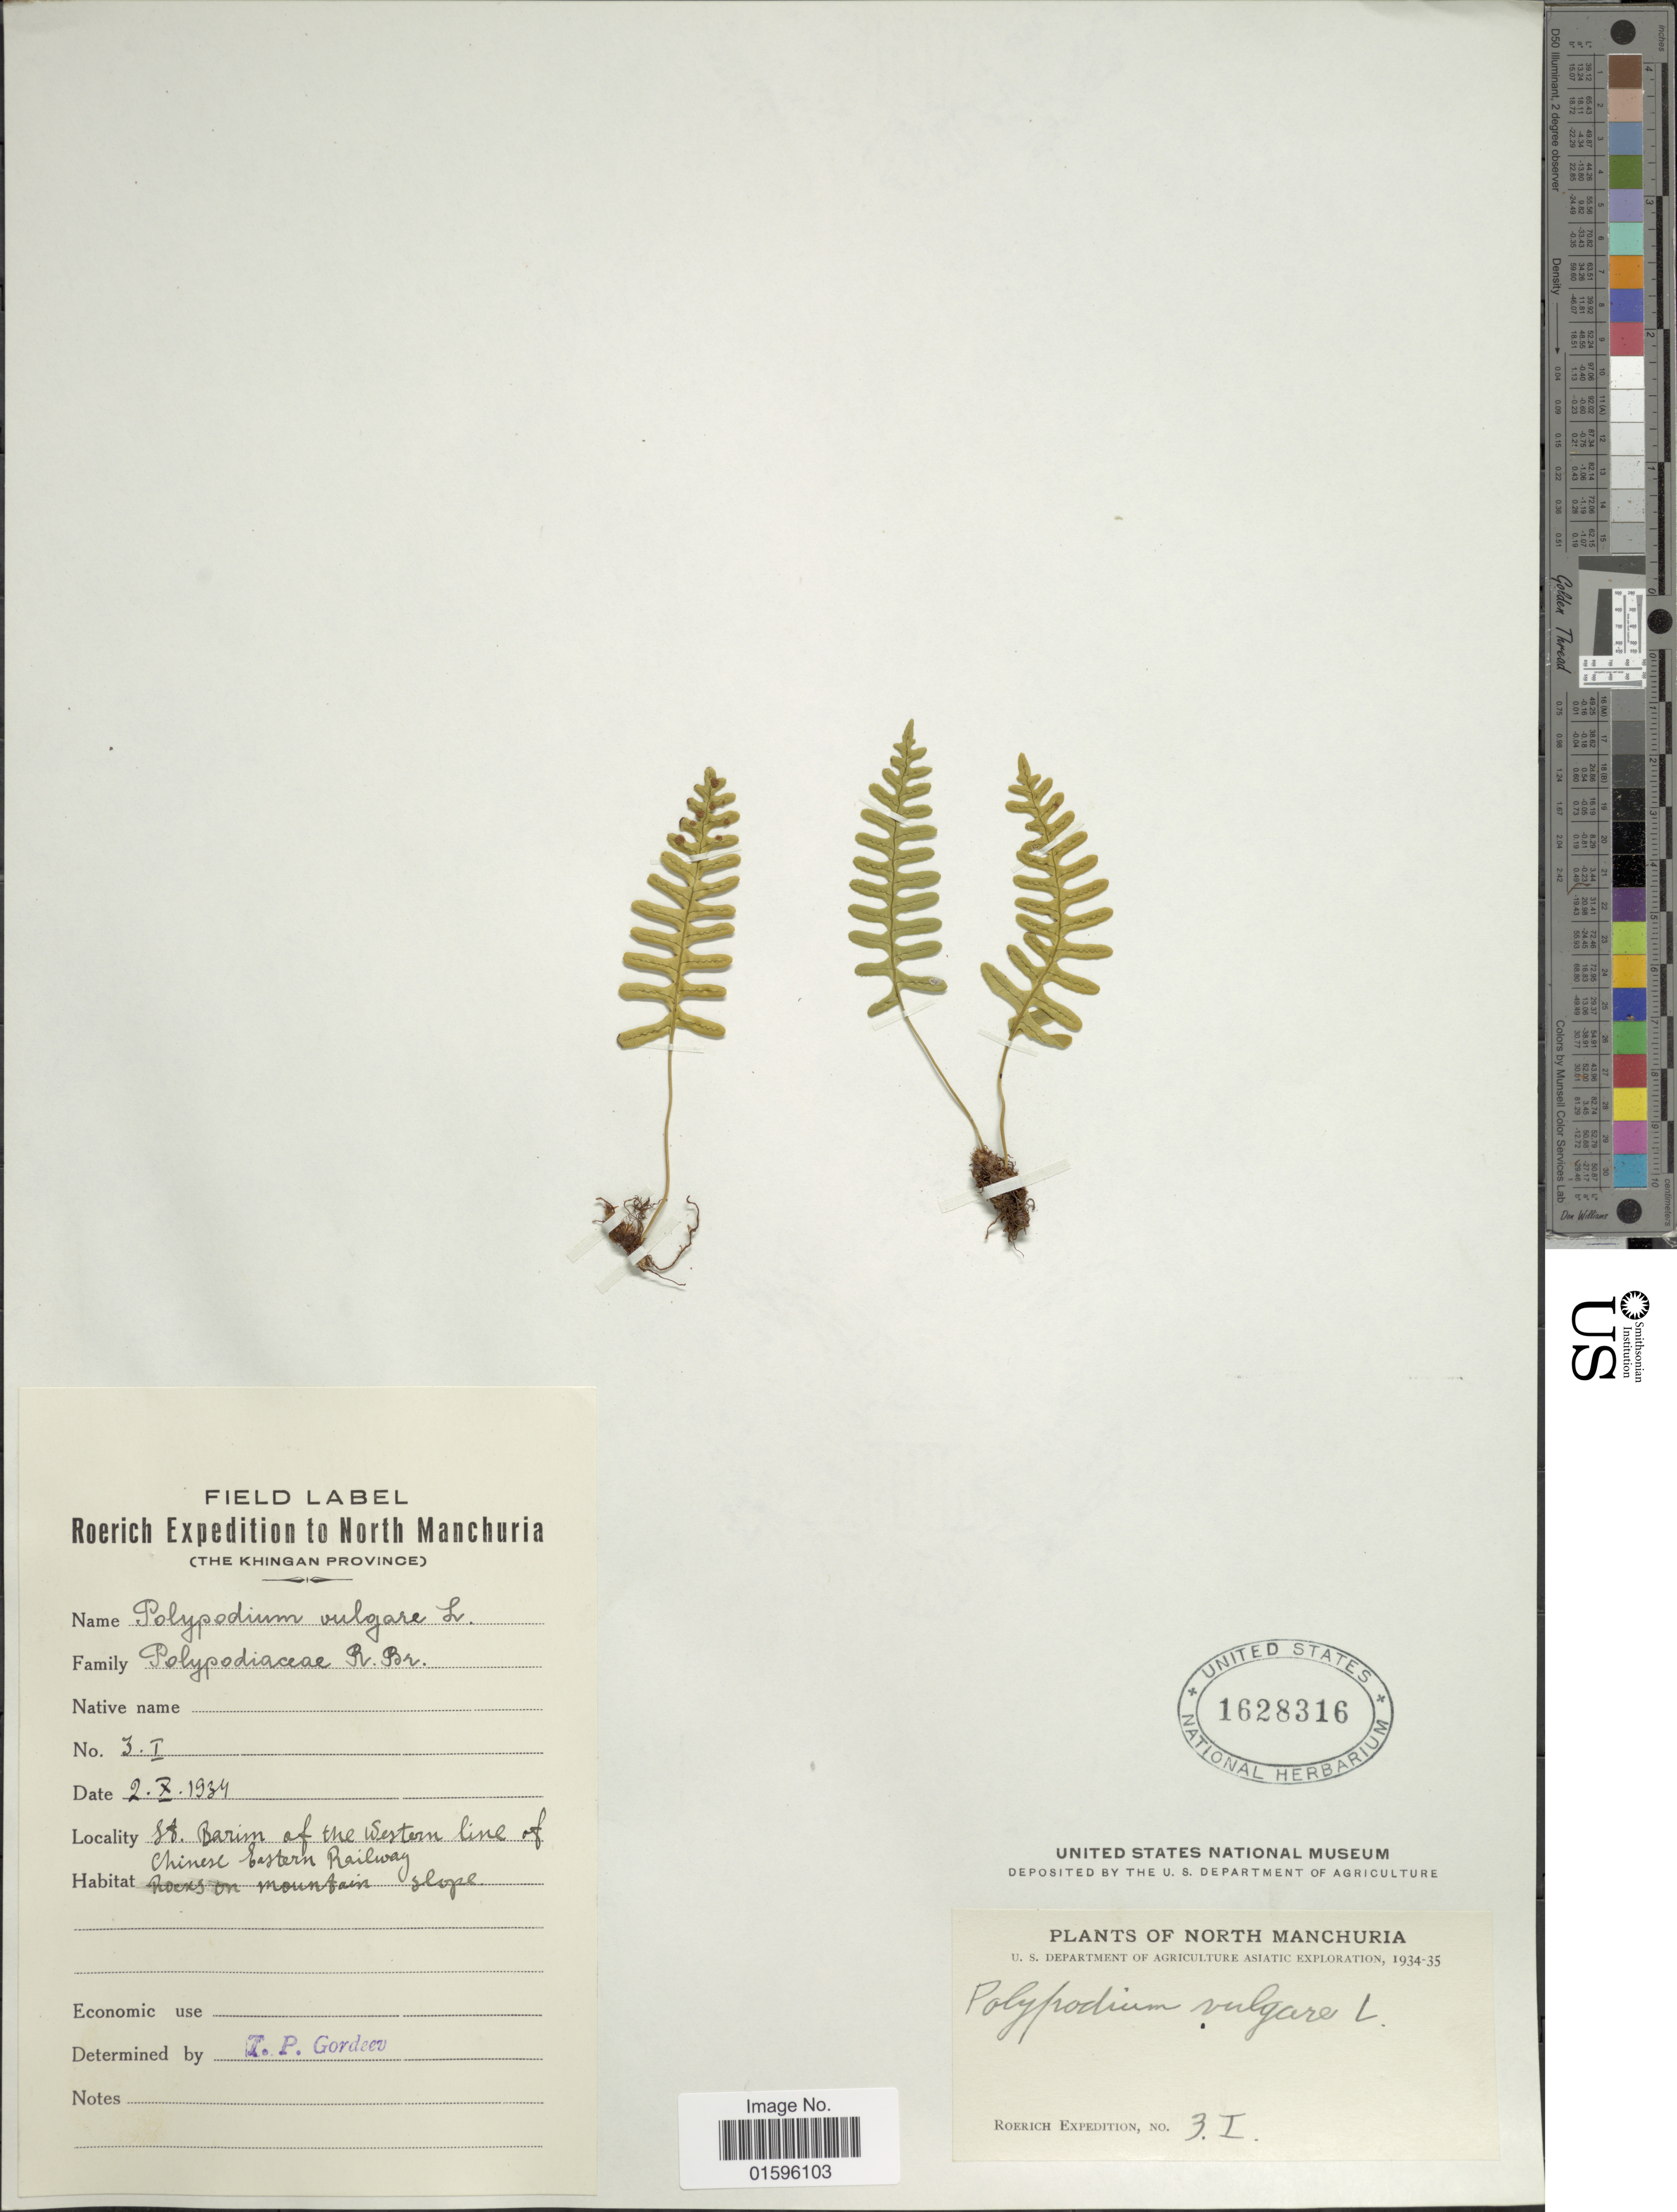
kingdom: Plantae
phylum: Tracheophyta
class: Polypodiopsida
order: Polypodiales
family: Polypodiaceae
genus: Polypodium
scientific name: Polypodium virginianum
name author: L.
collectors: Roerich Expedition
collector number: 3I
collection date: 1934-07-02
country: China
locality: North Manchuria, Khingan Province, St. Barimof the Western line of Chinese Eastern Railway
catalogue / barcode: US 1628316